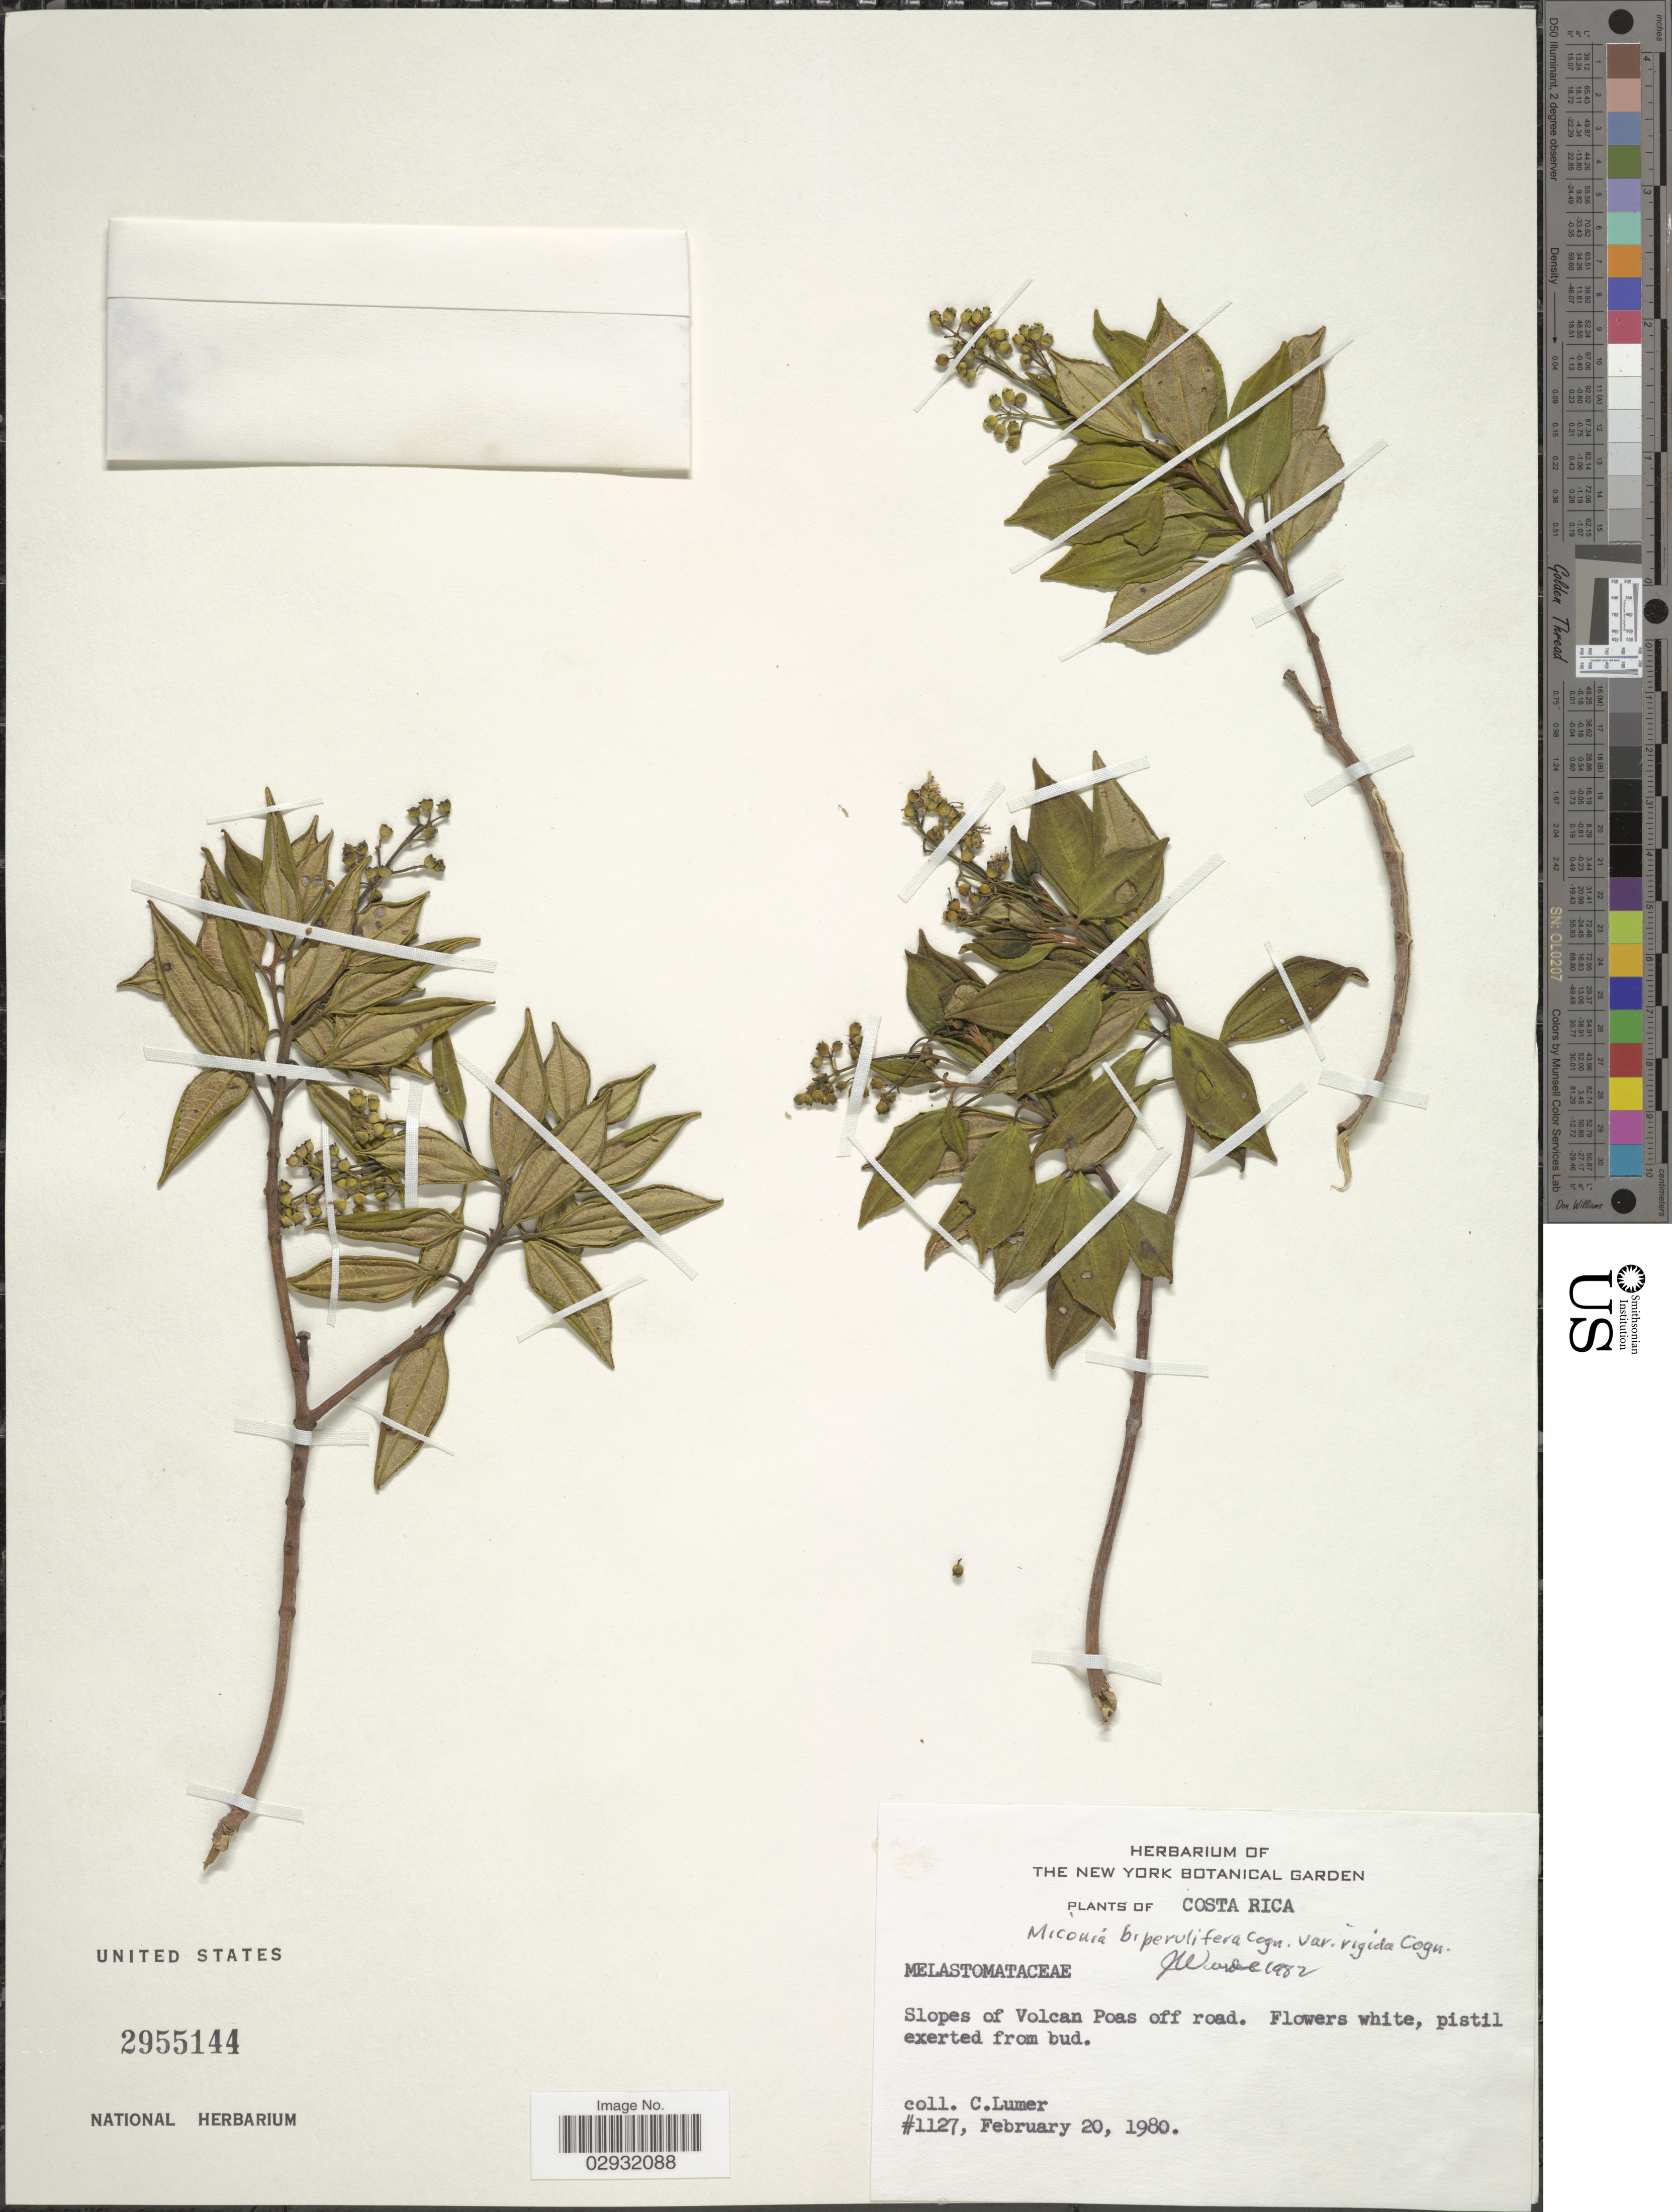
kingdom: Plantae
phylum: Tracheophyta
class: Magnoliopsida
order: Myrtales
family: Melastomataceae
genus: Miconia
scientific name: Miconia biperulifera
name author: Cogn. in A. DC.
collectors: C. Lumer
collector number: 1127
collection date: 1980-02-20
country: Costa Rica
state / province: Alajuela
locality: Slopes of Volcan Poas off road.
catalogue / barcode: US 2955144